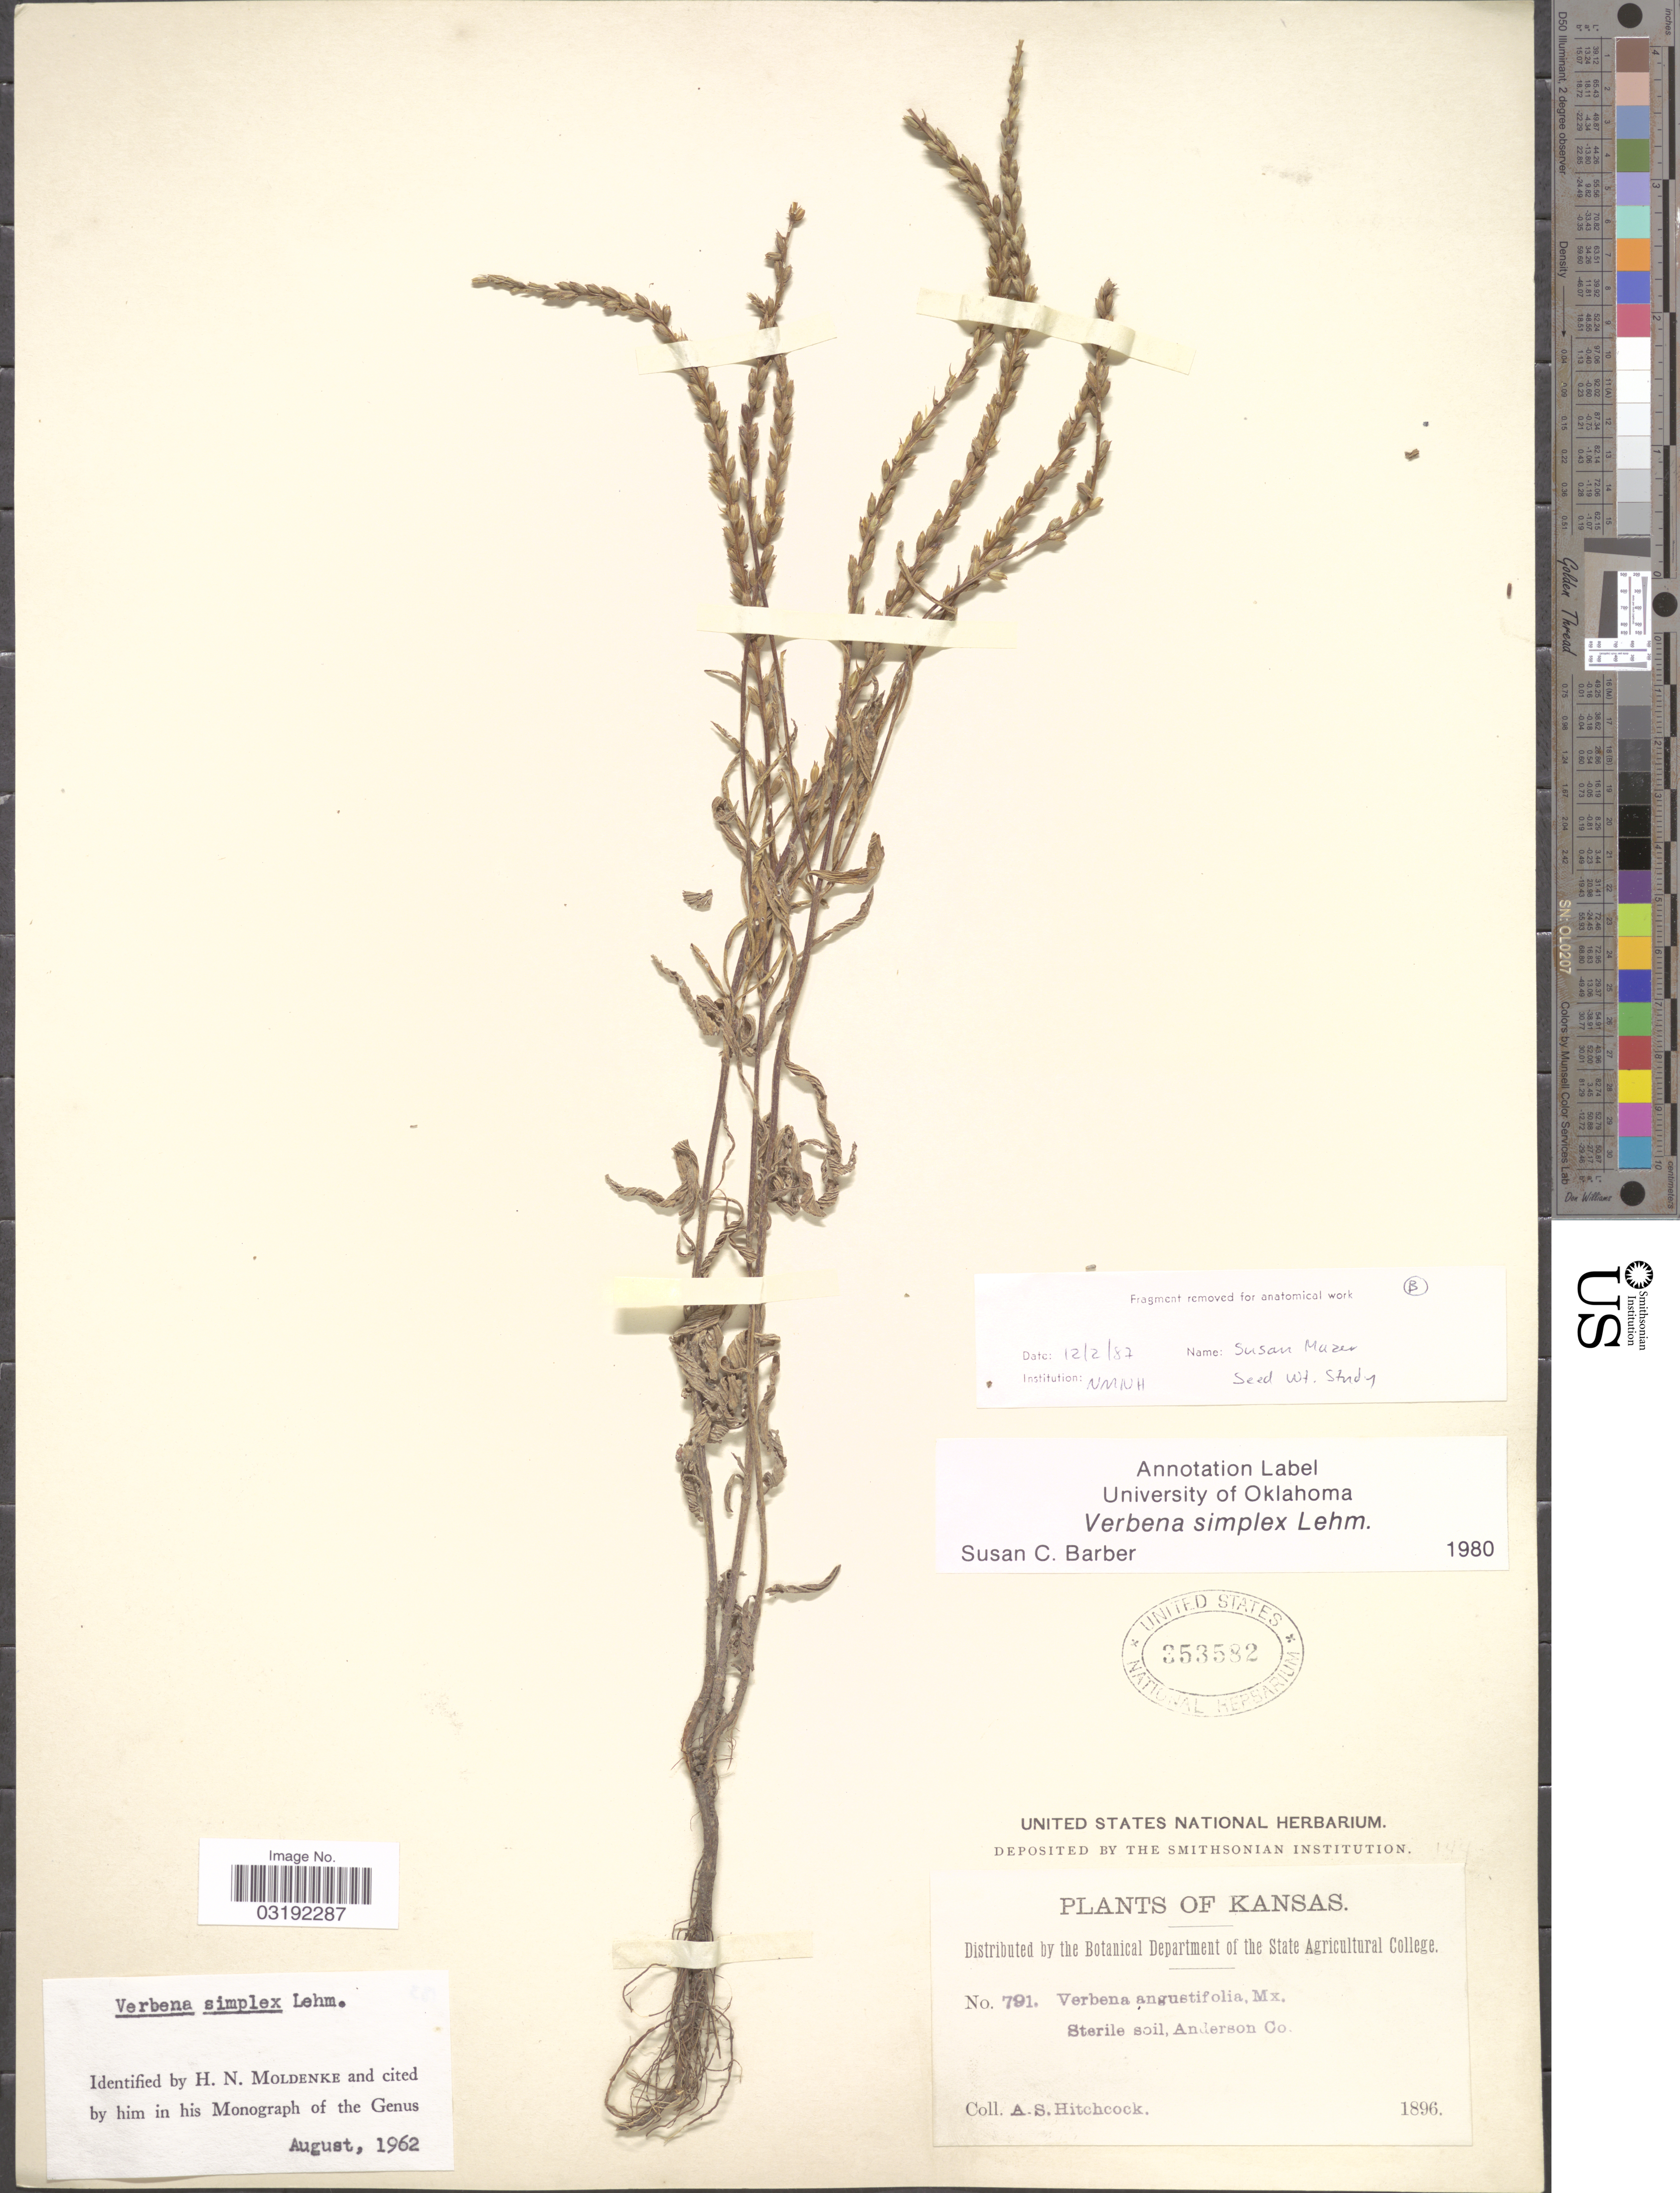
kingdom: Plantae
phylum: Tracheophyta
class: Magnoliopsida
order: Lamiales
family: Verbenaceae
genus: Verbena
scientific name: Verbena simplex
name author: F. Lehm.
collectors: A. S. Hitchcock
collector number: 791*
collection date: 1896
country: United States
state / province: Kansas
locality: Sterile soil, Anderson Co.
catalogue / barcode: US 353582